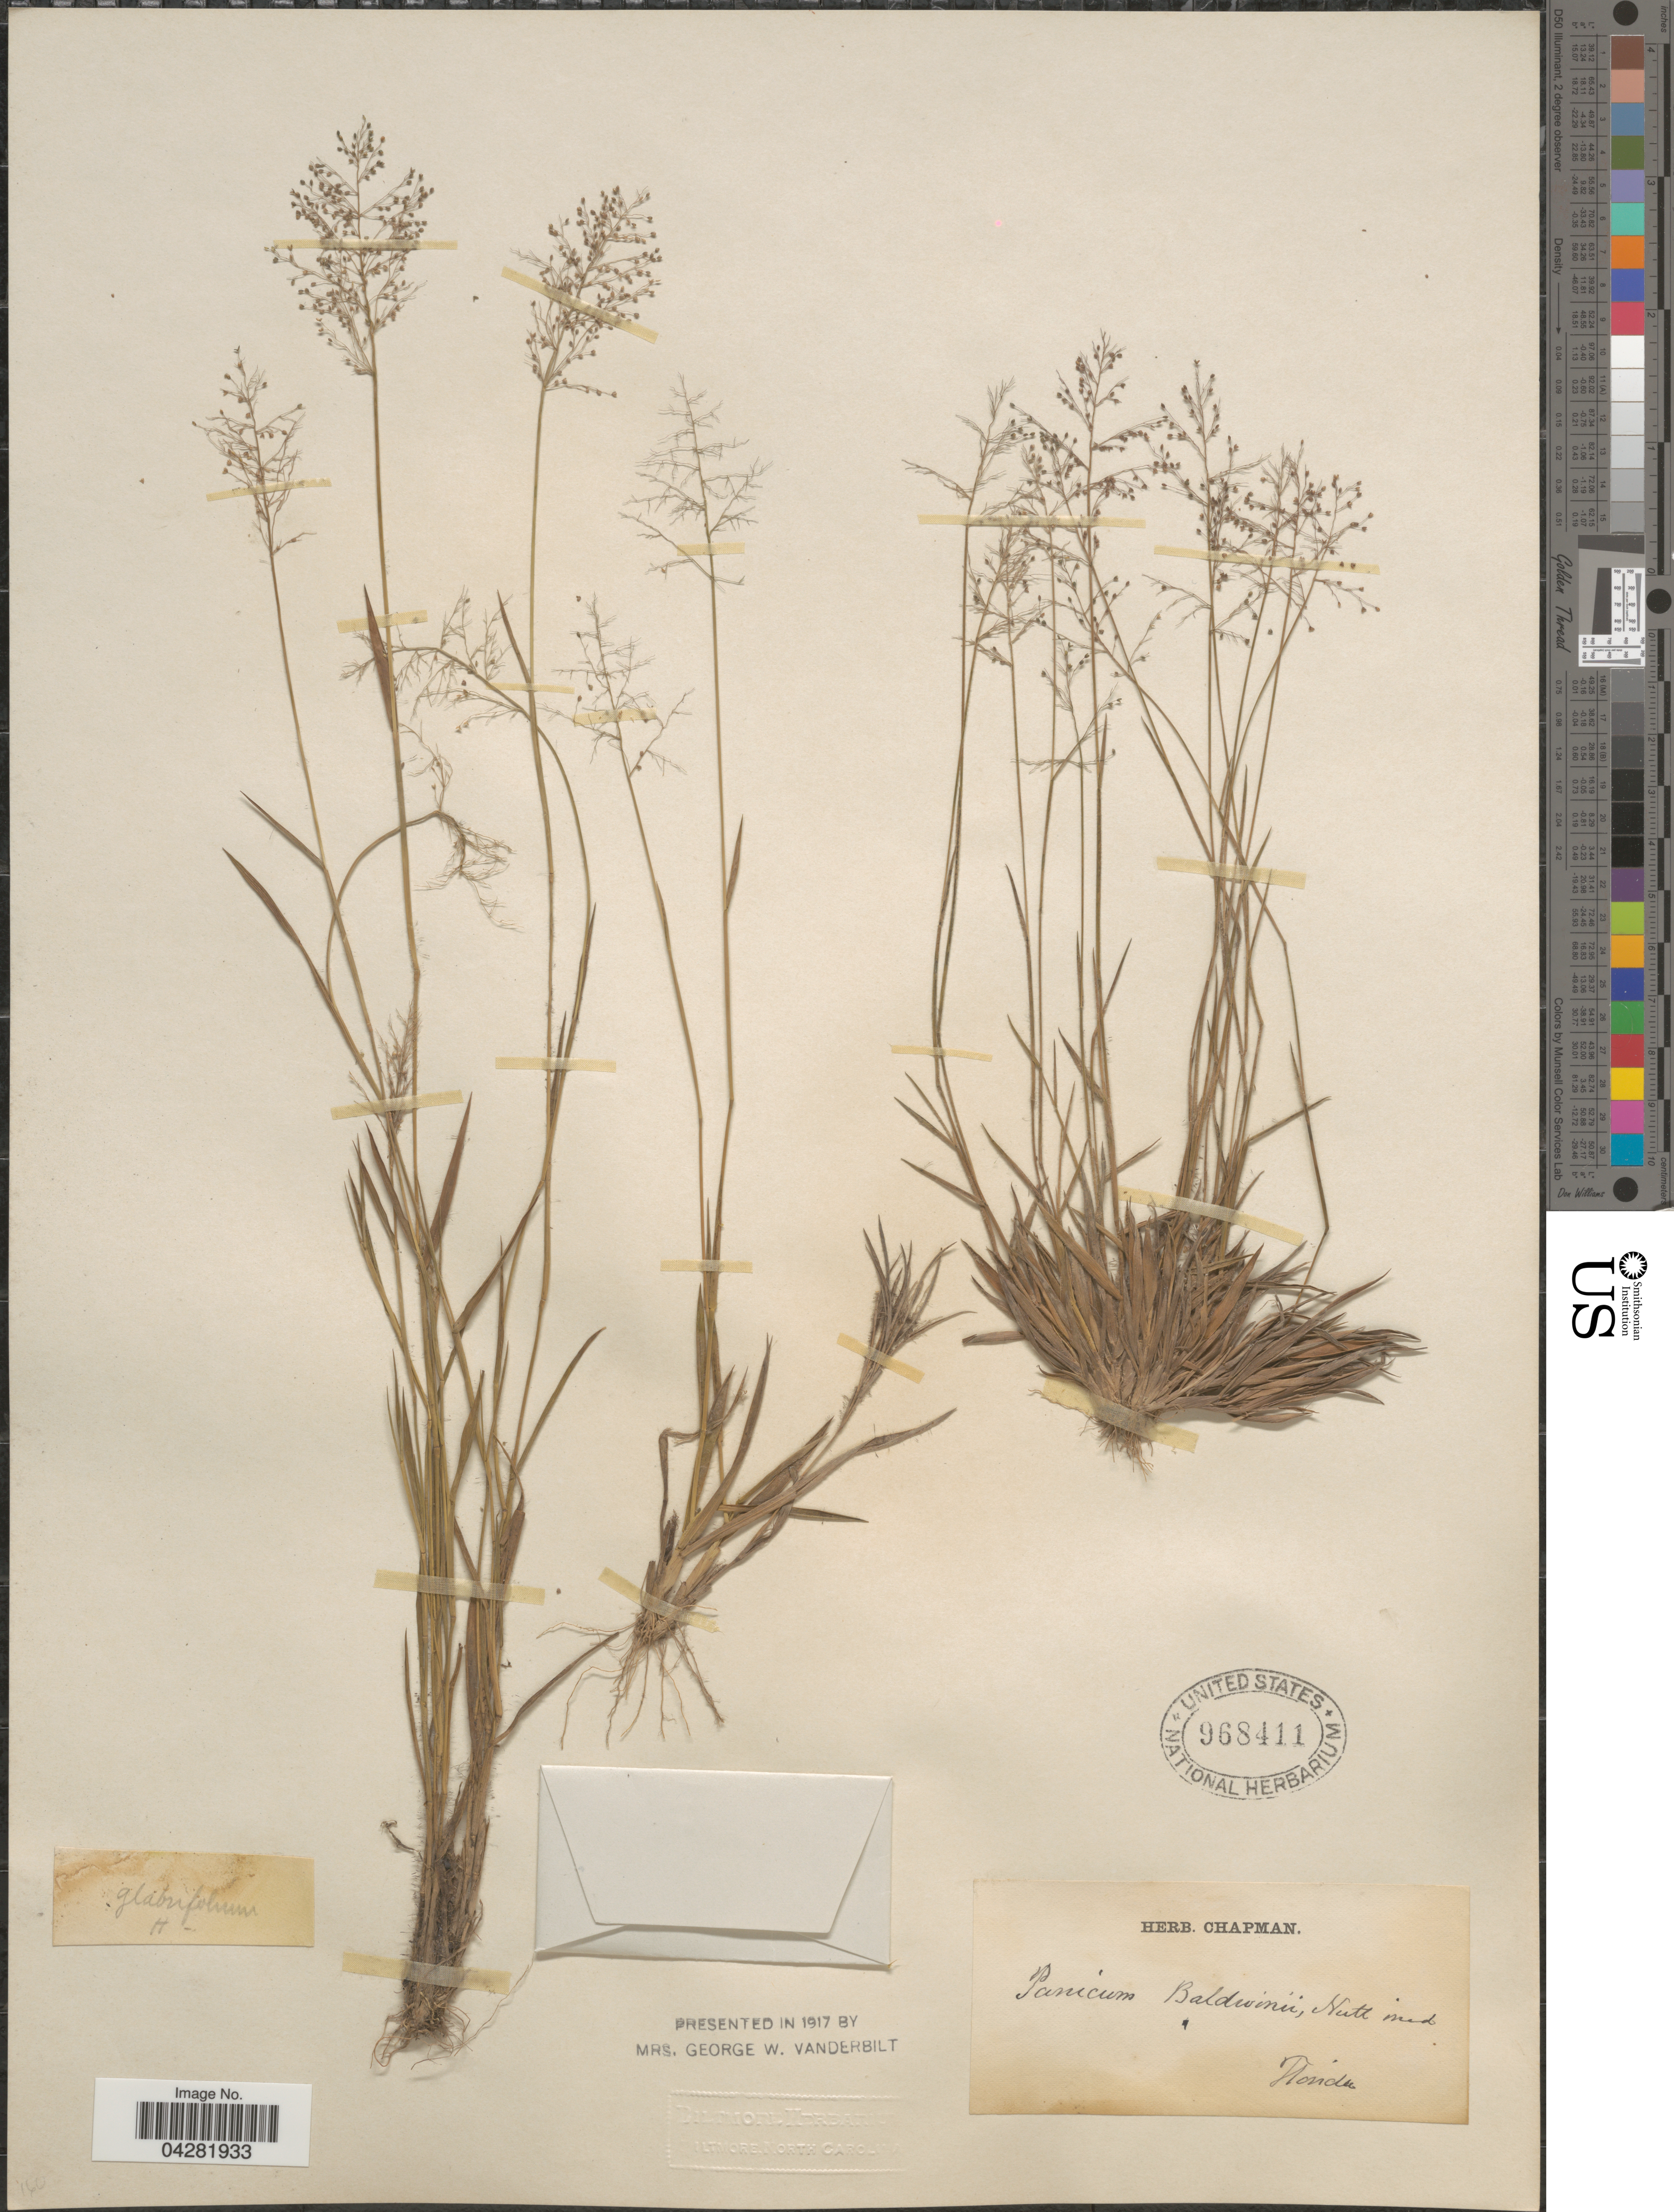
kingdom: Plantae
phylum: Tracheophyta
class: Liliopsida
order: Poales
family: Poaceae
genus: Dichanthelium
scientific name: Dichanthelium ensifolium var. ensifolium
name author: (Baldwin ex Elliot) Gould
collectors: ex herb. Chapman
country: United States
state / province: Florida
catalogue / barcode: US 968411